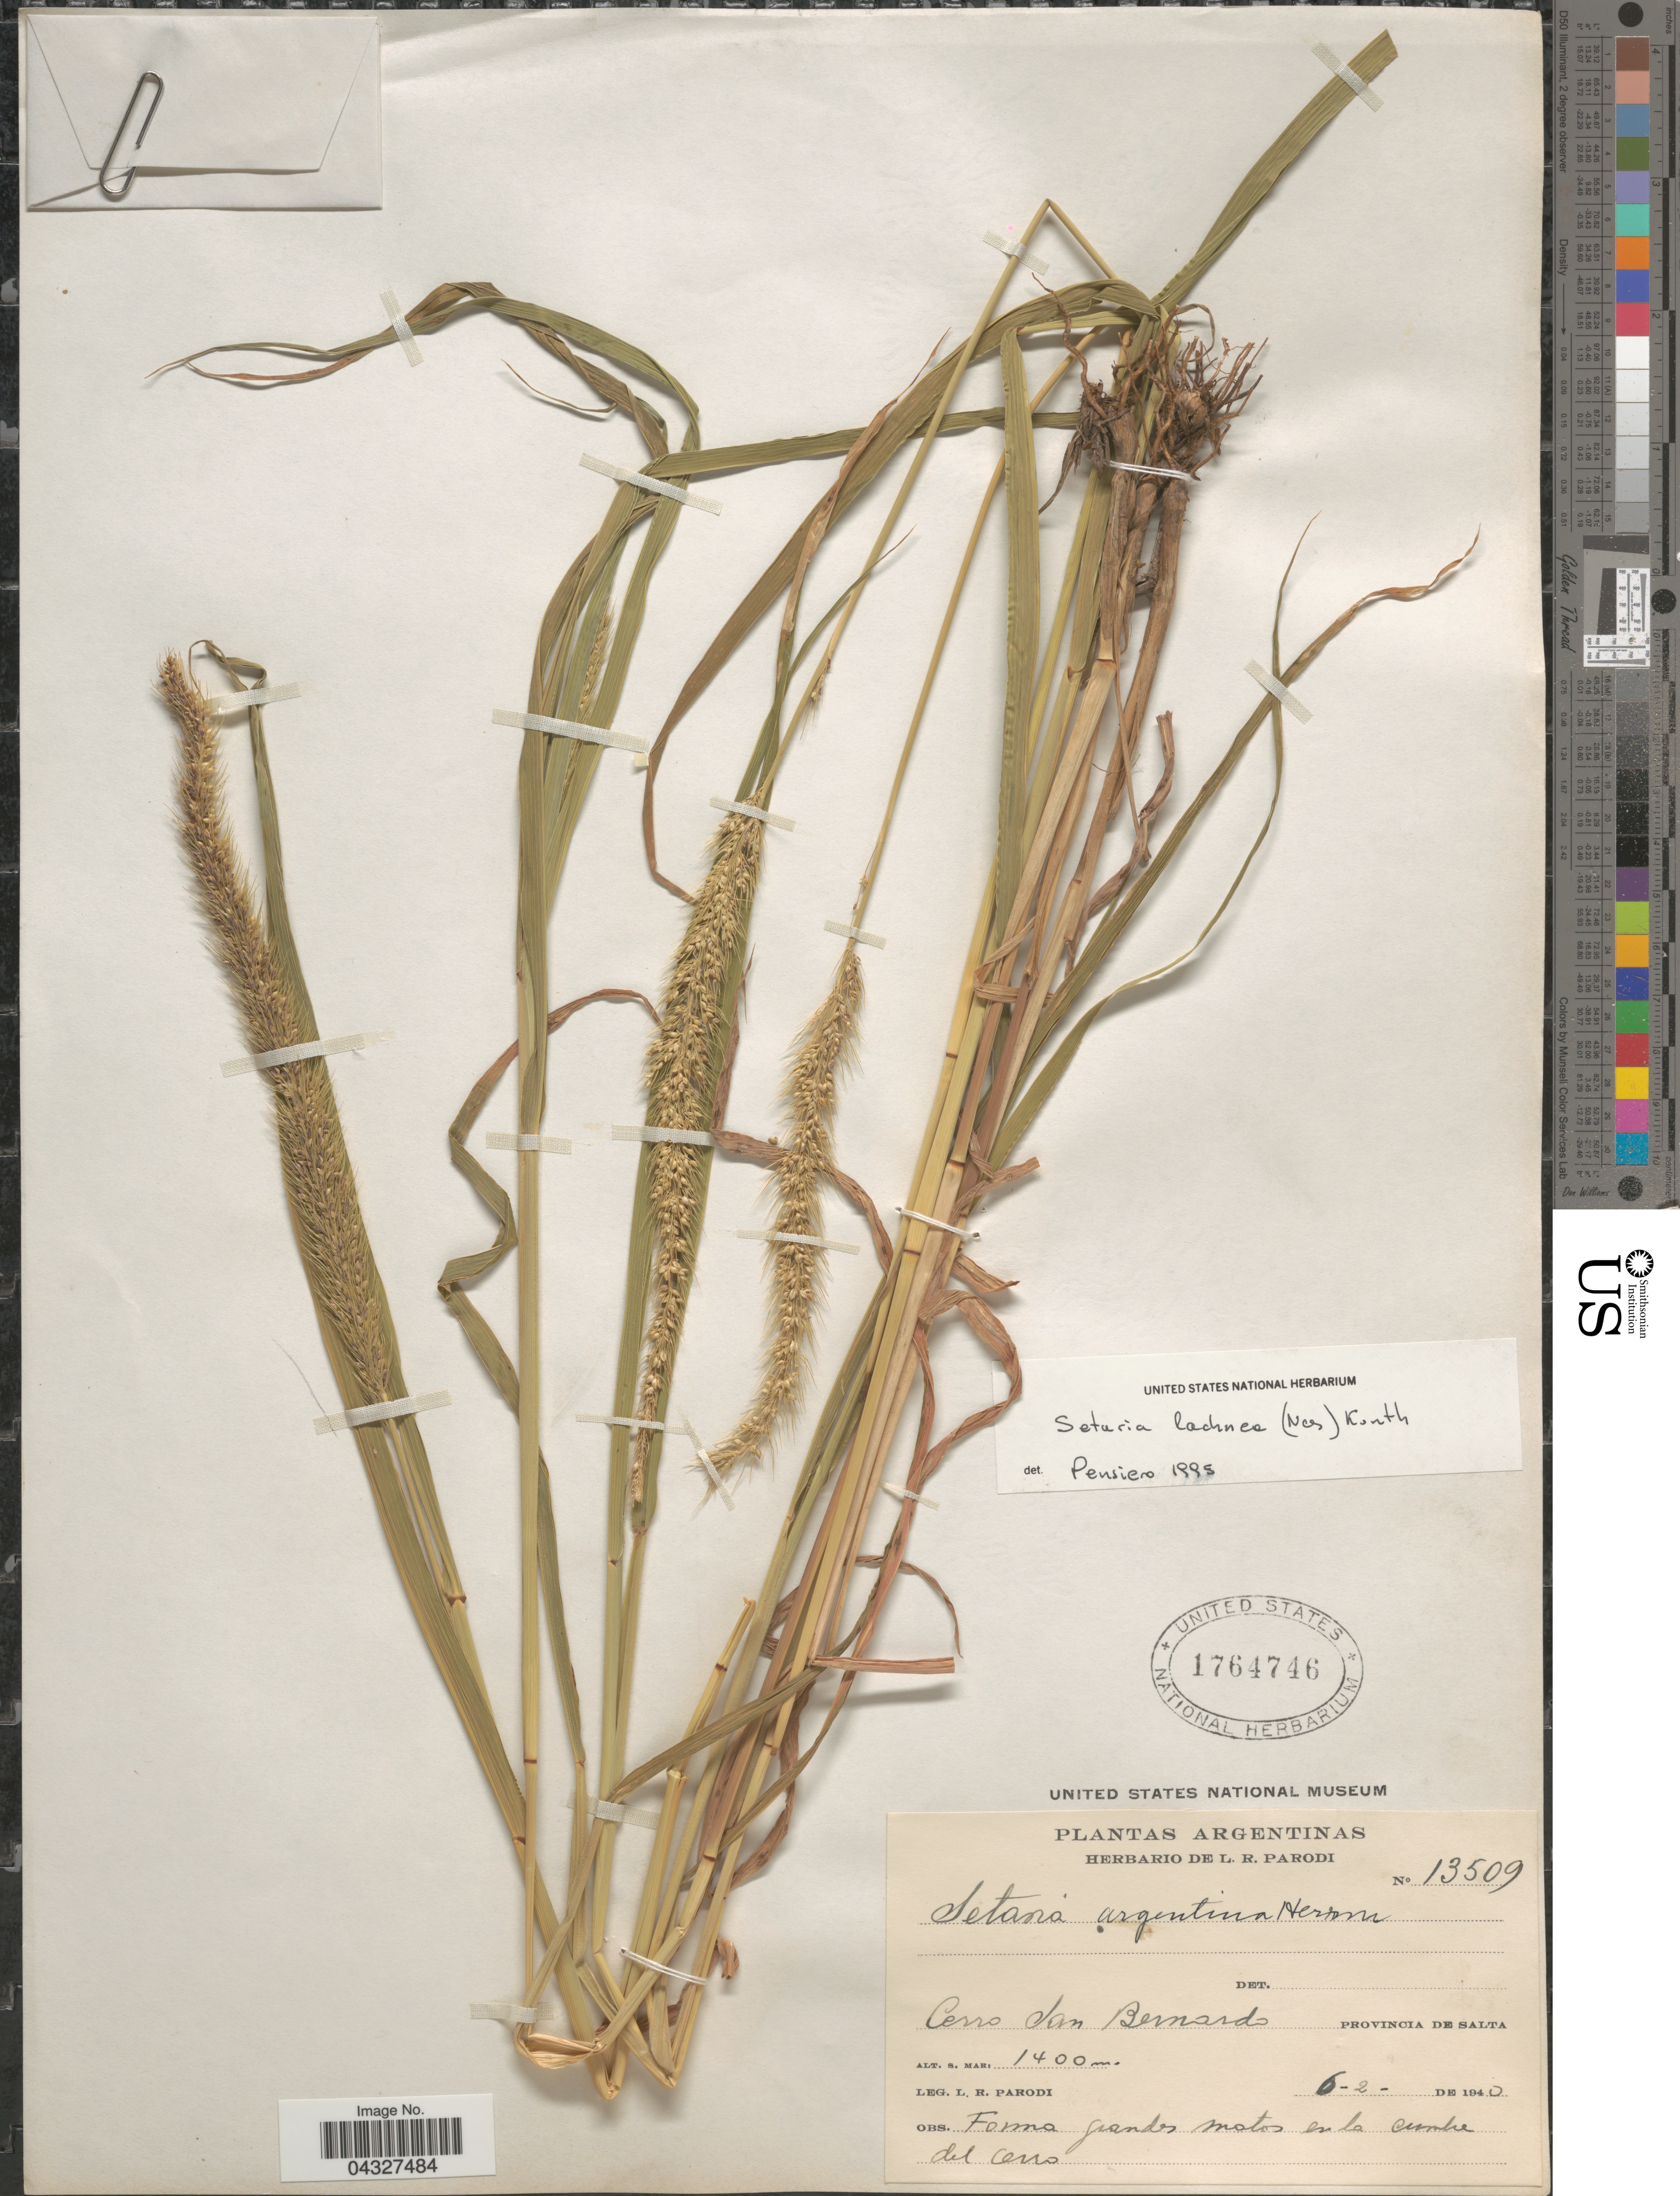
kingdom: Plantae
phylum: Tracheophyta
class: Liliopsida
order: Poales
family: Poaceae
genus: Setaria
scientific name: Setaria lachnea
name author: (Nees) Kunth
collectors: L. R. Parodi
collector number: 13509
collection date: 1940-02-06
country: Argentina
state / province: Salta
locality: Cerro San Bernardo.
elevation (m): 1400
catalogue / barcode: US 1764746